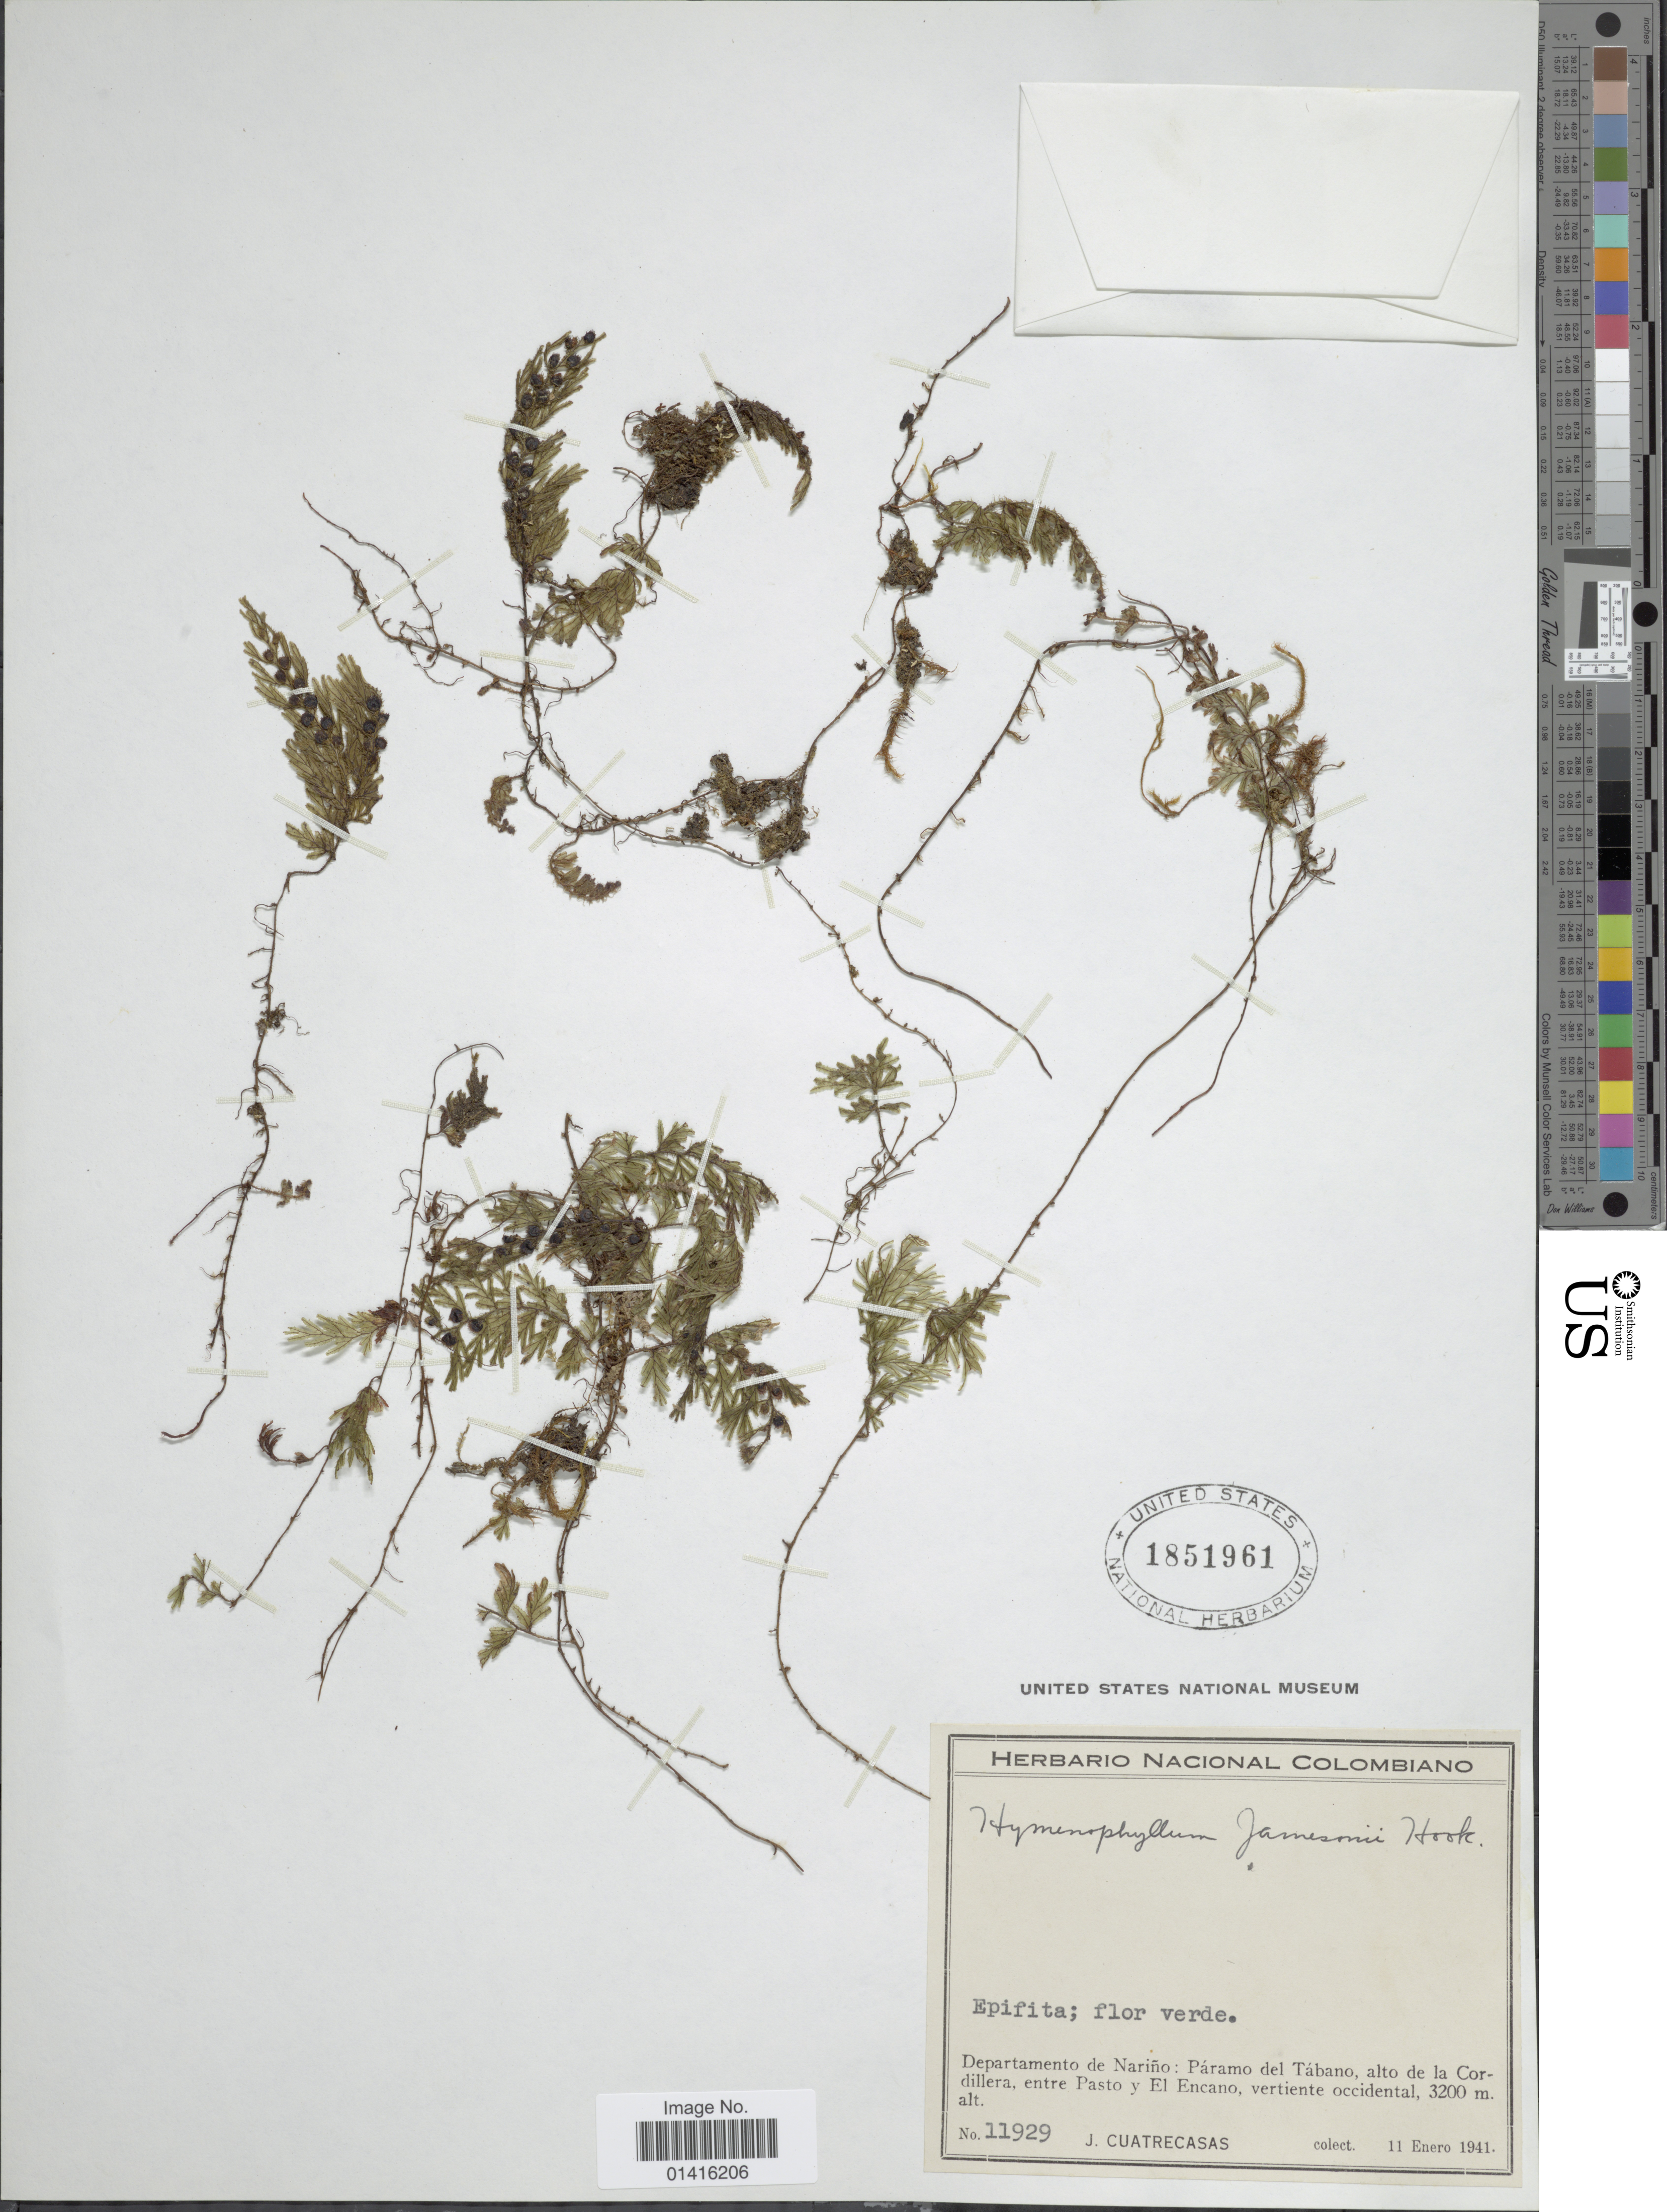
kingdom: Plantae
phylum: Tracheophyta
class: Polypodiopsida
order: Hymenophyllales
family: Hymenophyllaceae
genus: Hymenophyllum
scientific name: Hymenophyllum jamesonii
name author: Hook.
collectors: J. Cuatrecasas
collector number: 11929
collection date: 1941-01-11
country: Colombia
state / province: Nariño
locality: Páramo del Täbano, alto la Cordillera, entre Pasto y El Encano, vertiente occidental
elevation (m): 3200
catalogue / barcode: US 1851961